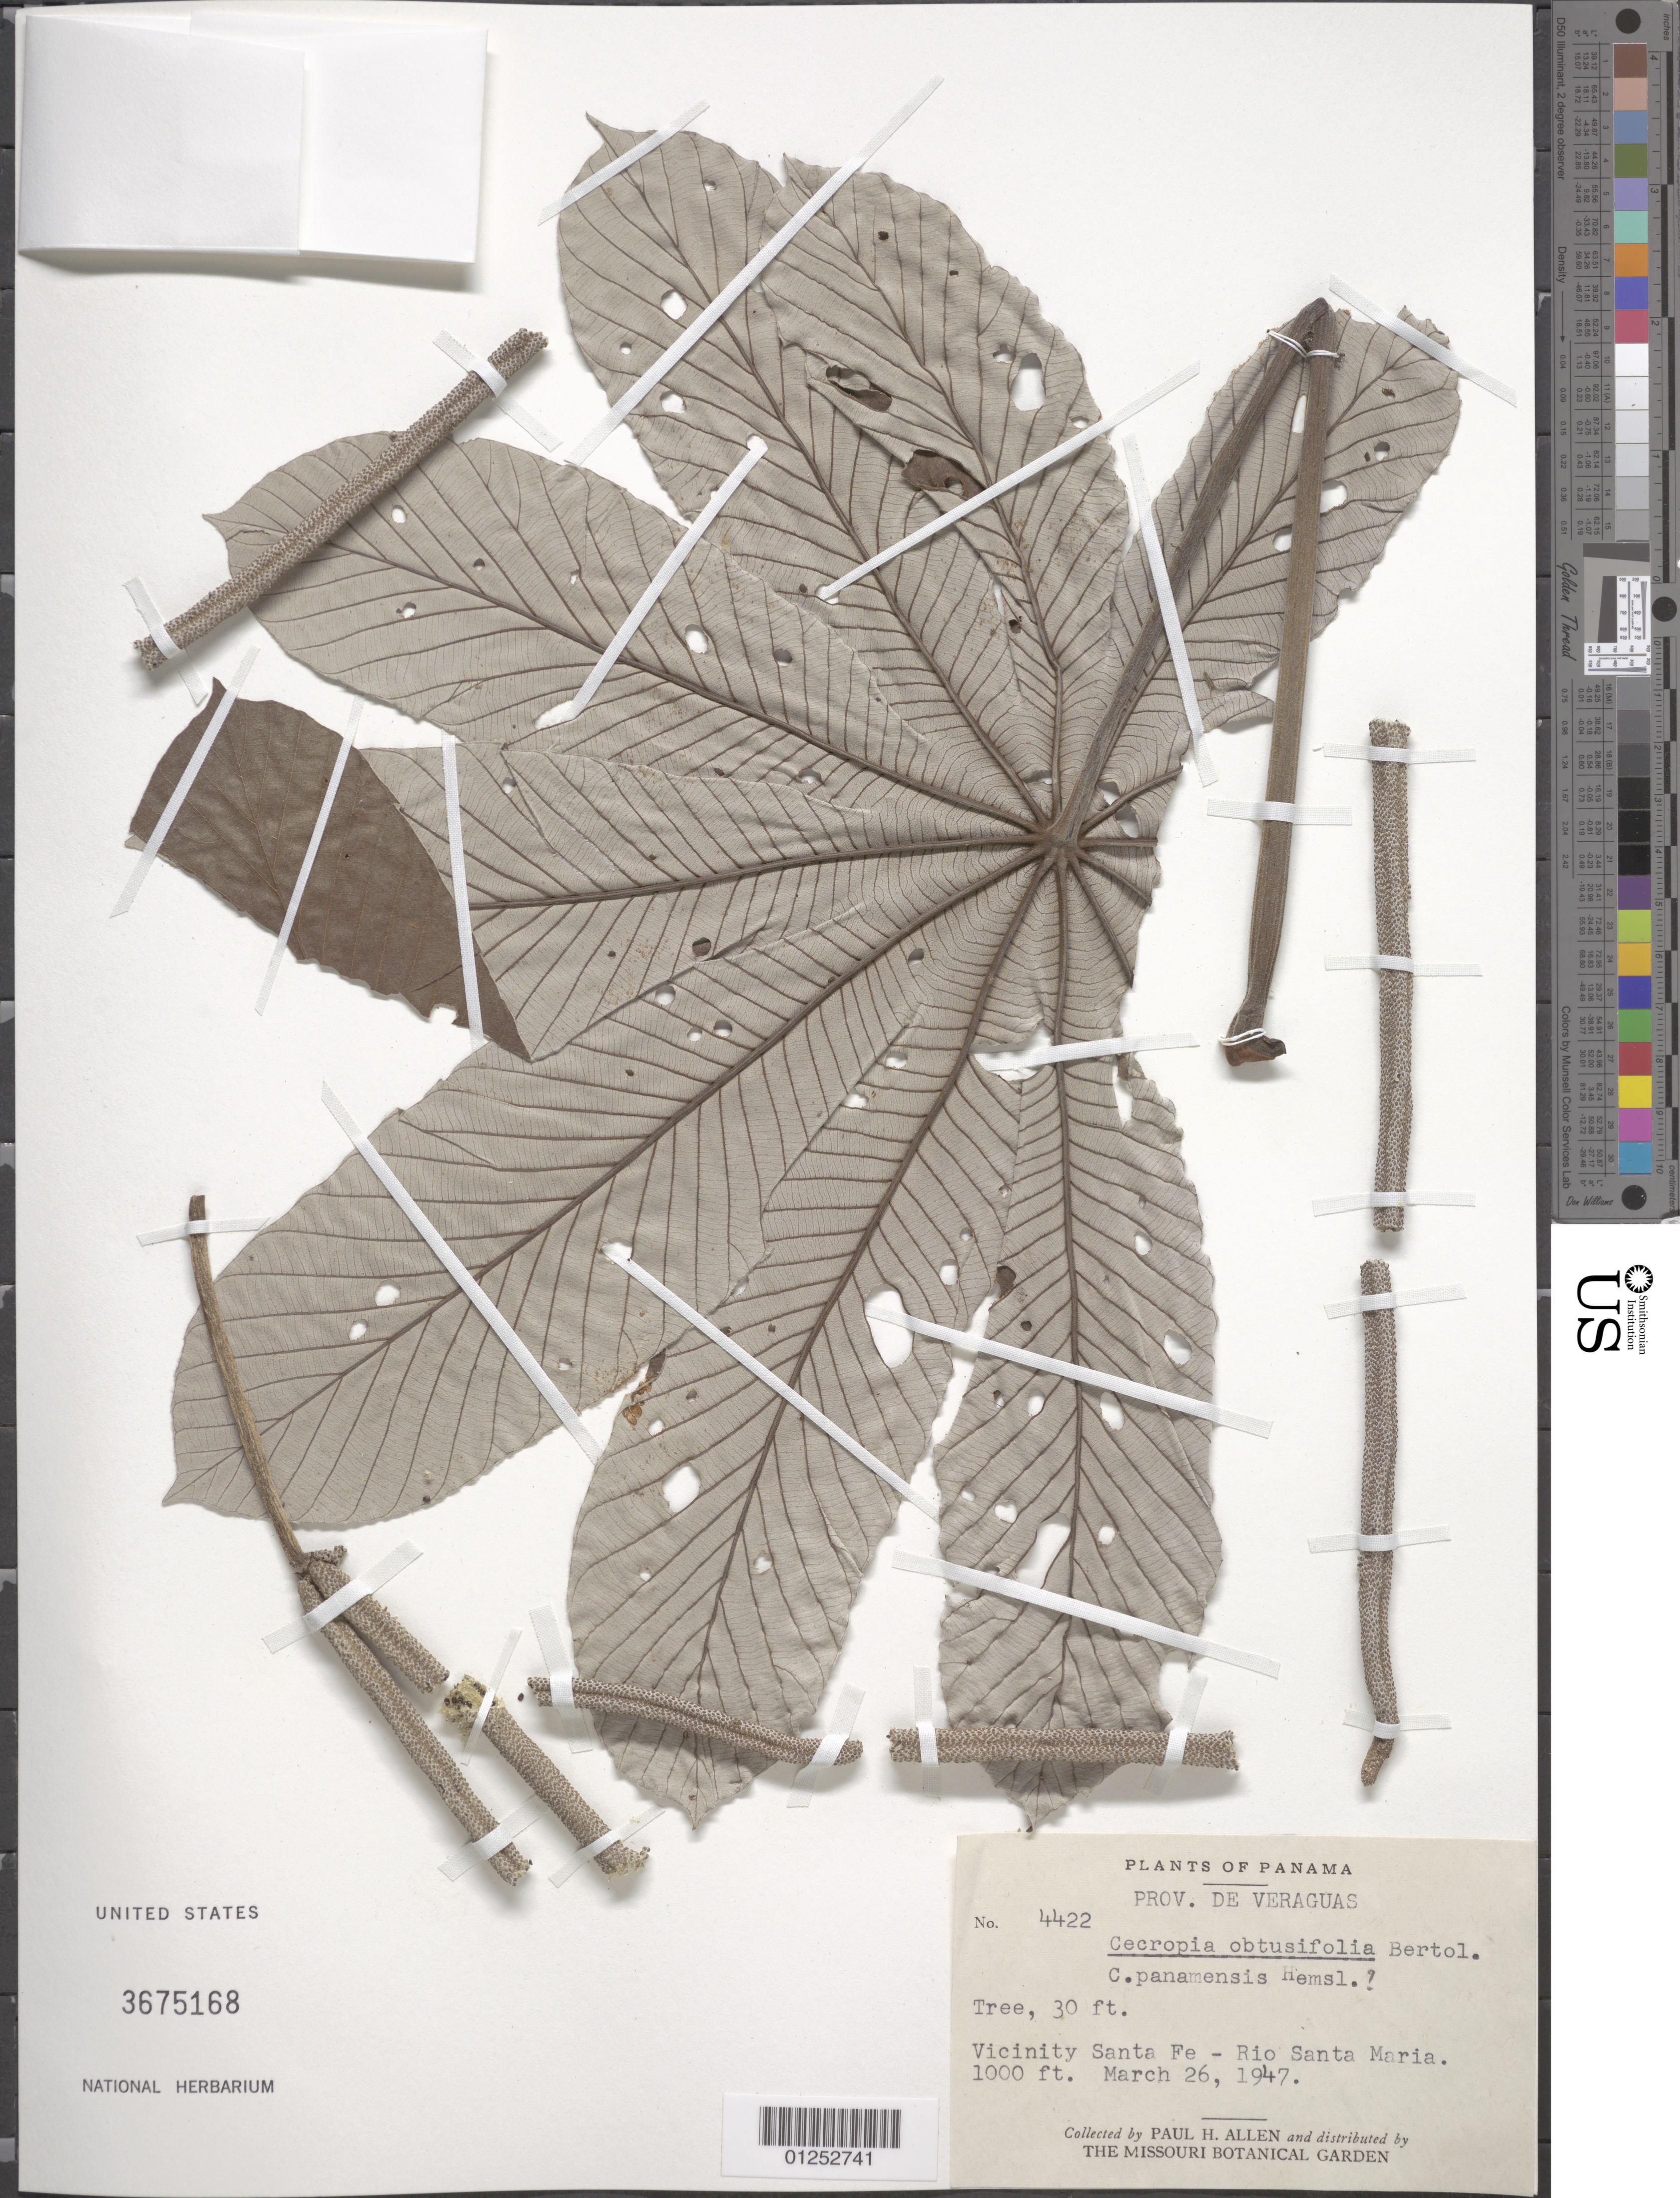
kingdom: Plantae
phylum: Tracheophyta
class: Magnoliopsida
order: Rosales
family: Urticaceae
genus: Cecropia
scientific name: Cecropia obtusifolia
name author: Bertol.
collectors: P. H. Allen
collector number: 4422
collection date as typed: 26 Mar 1947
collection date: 1947-03-26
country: Panama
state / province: Veraguas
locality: Santa Fe, Rio Santa Maria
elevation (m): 305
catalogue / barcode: US 3675168